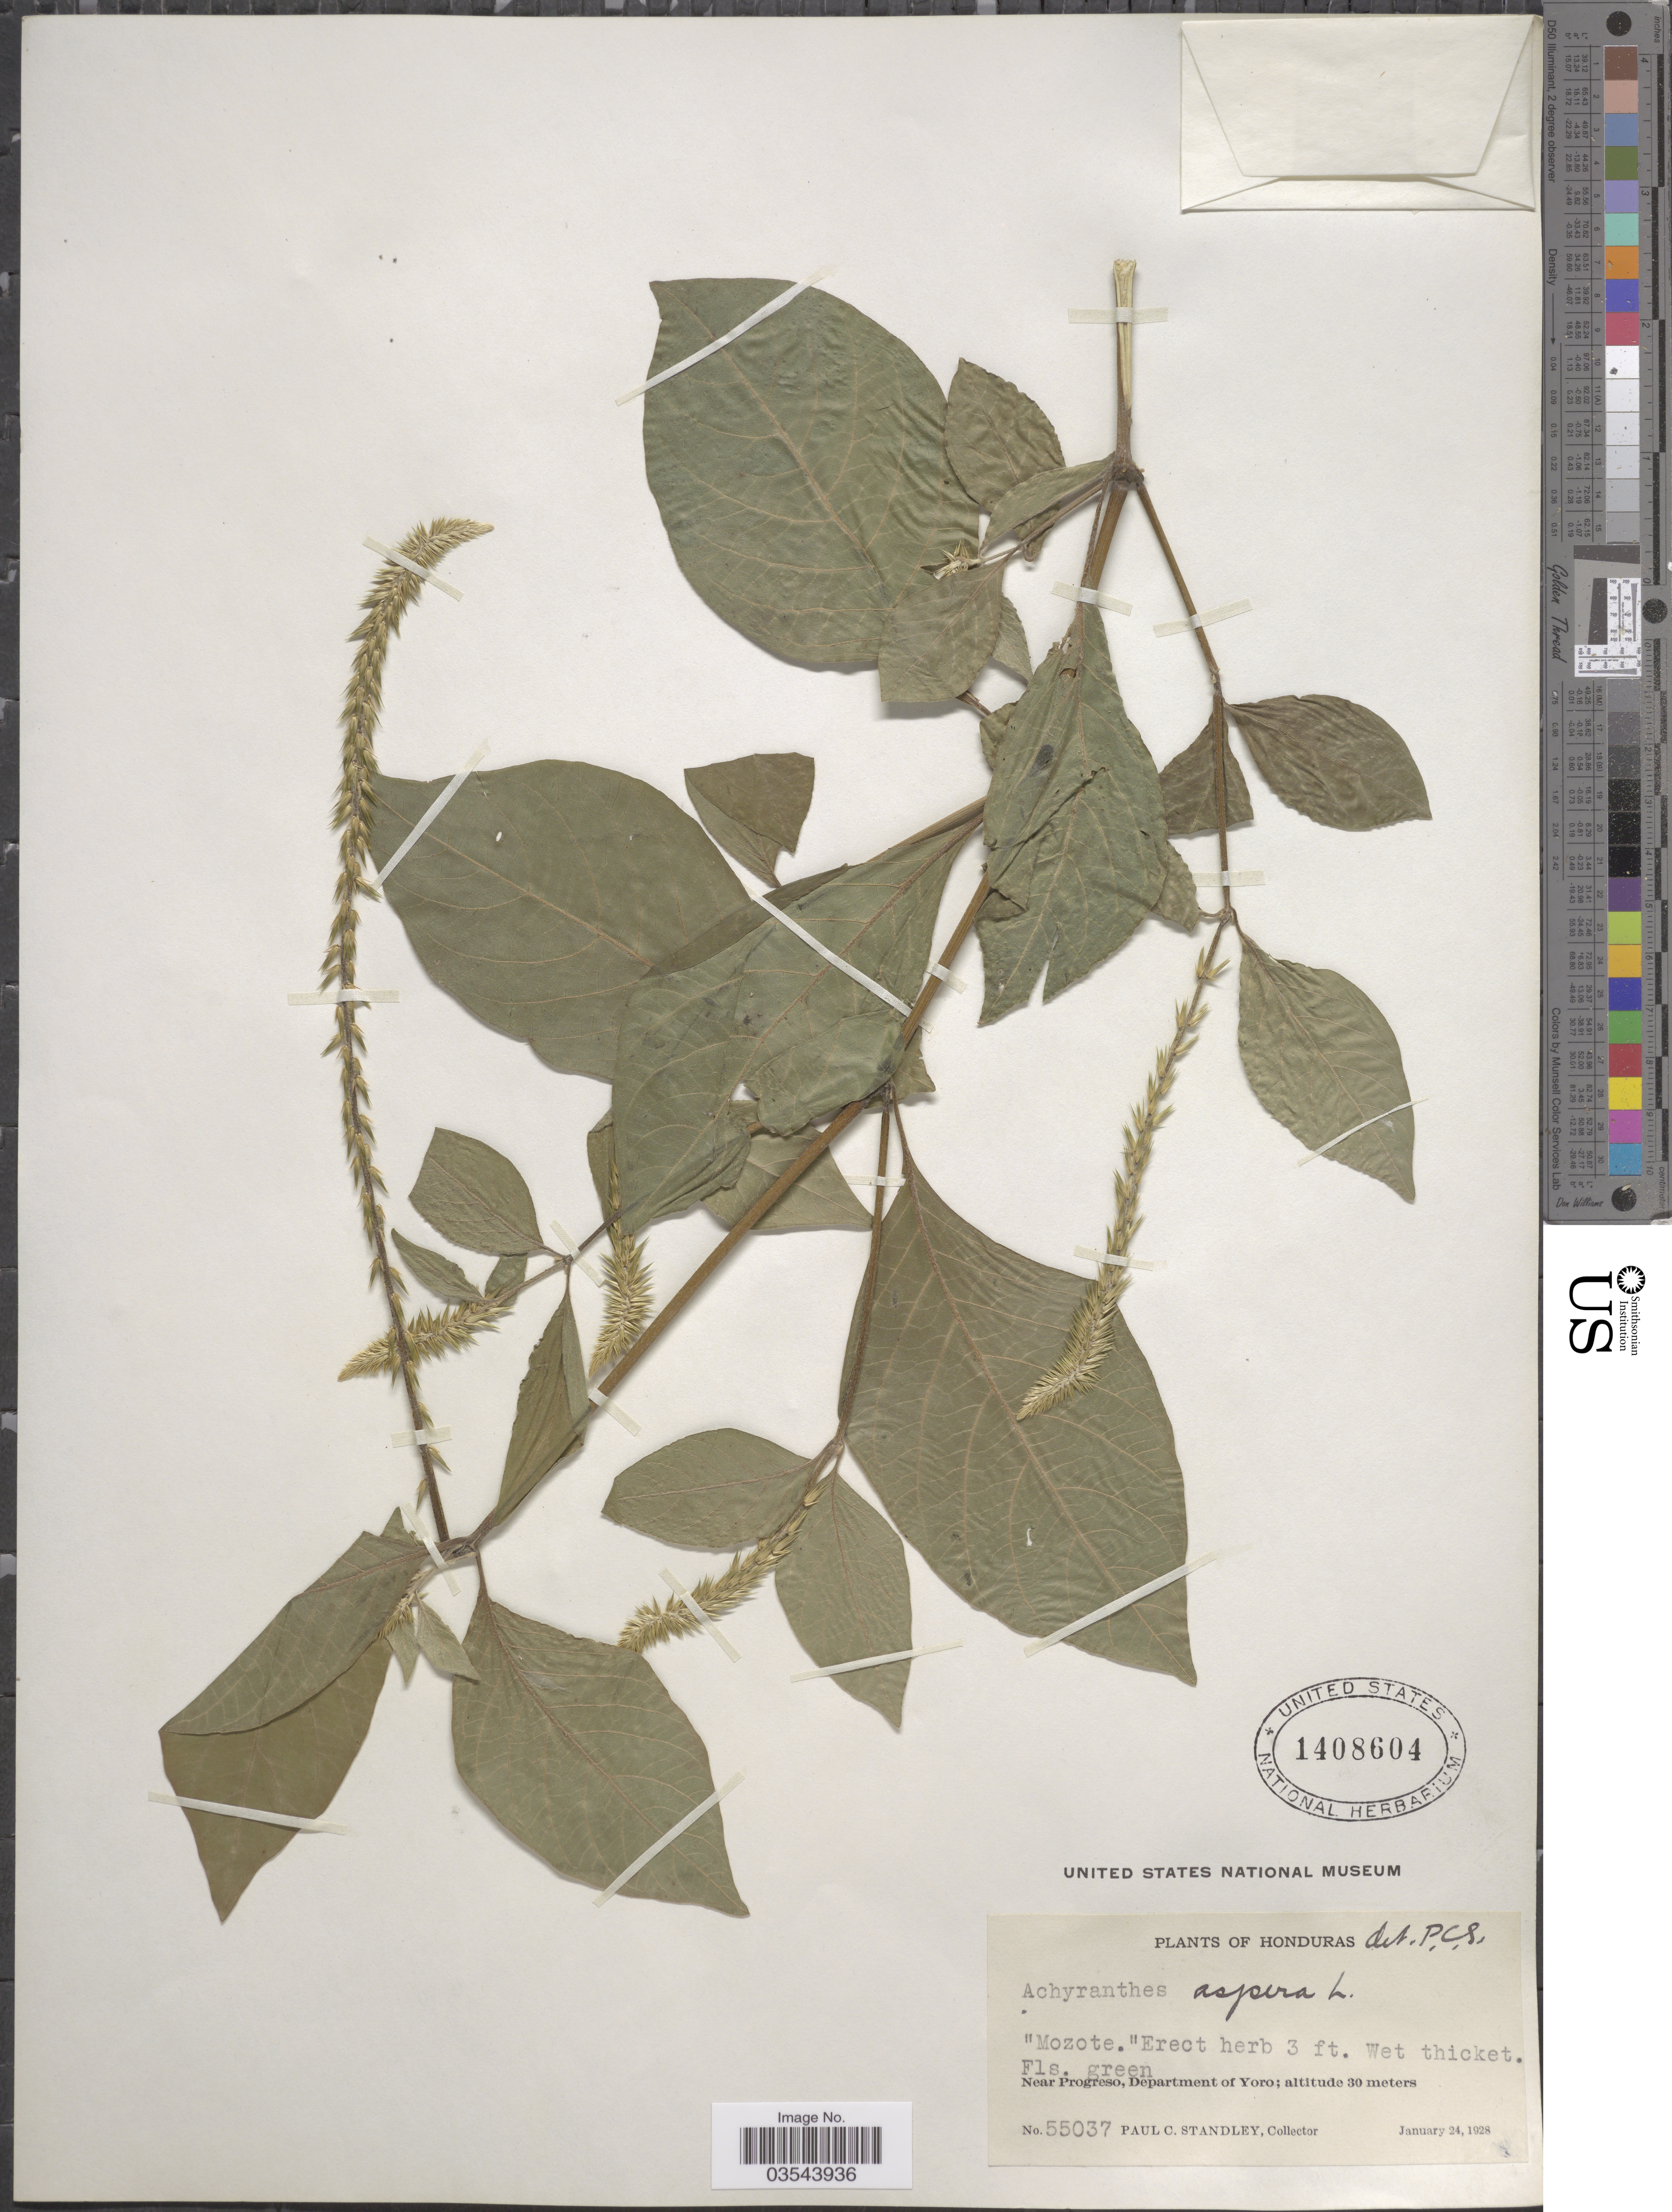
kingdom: Plantae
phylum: Tracheophyta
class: Magnoliopsida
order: Caryophyllales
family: Amaranthaceae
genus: Achyranthes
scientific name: Achyranthes aspera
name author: L.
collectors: P. C. Standley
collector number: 55037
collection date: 1928-01-24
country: Honduras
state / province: Yoro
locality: Near Progreso, Department of Yoro.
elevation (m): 30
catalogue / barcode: US 1408604